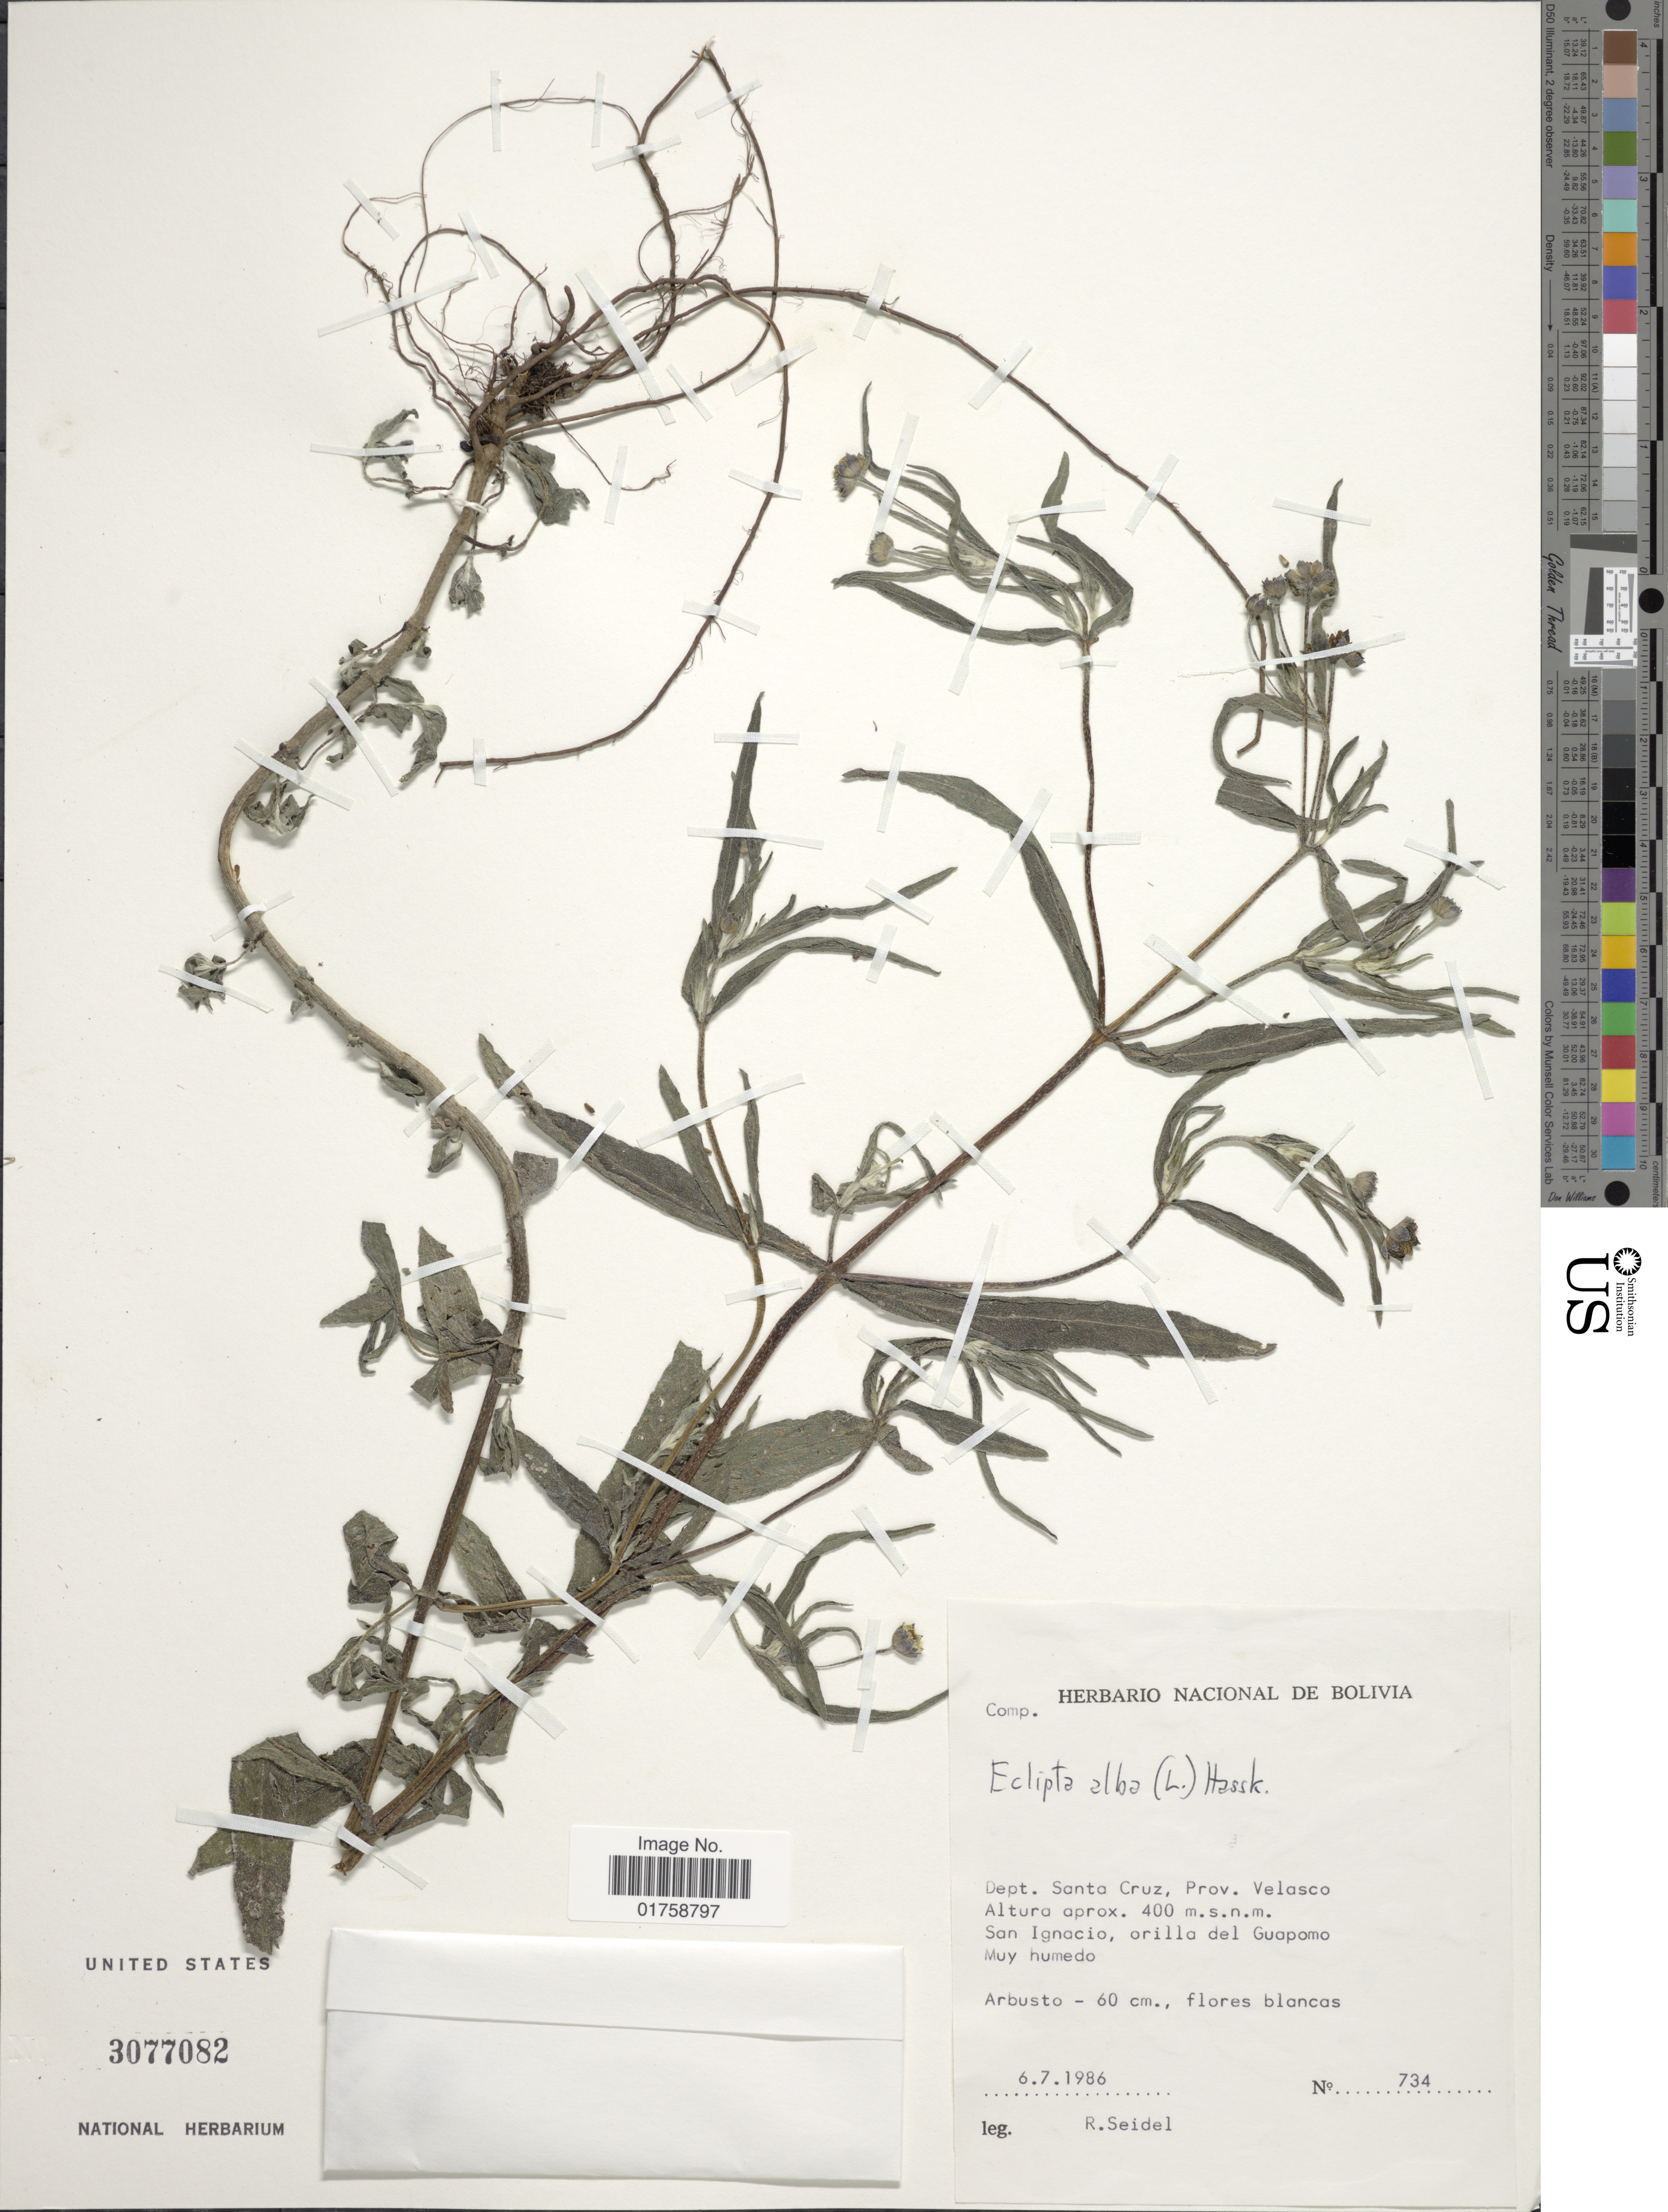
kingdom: Plantae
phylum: Tracheophyta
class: Magnoliopsida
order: Asterales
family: Asteraceae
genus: Eclipta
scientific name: Eclipta alba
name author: (L.) Hassk.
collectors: R. Seidel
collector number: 734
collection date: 1986-07-06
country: Bolivia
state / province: Santa Cruz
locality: Dept. Santa Cruz, Prov. Velasco. Son Ignacio, orilla del Guapomo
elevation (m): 400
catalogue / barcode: US 3077082